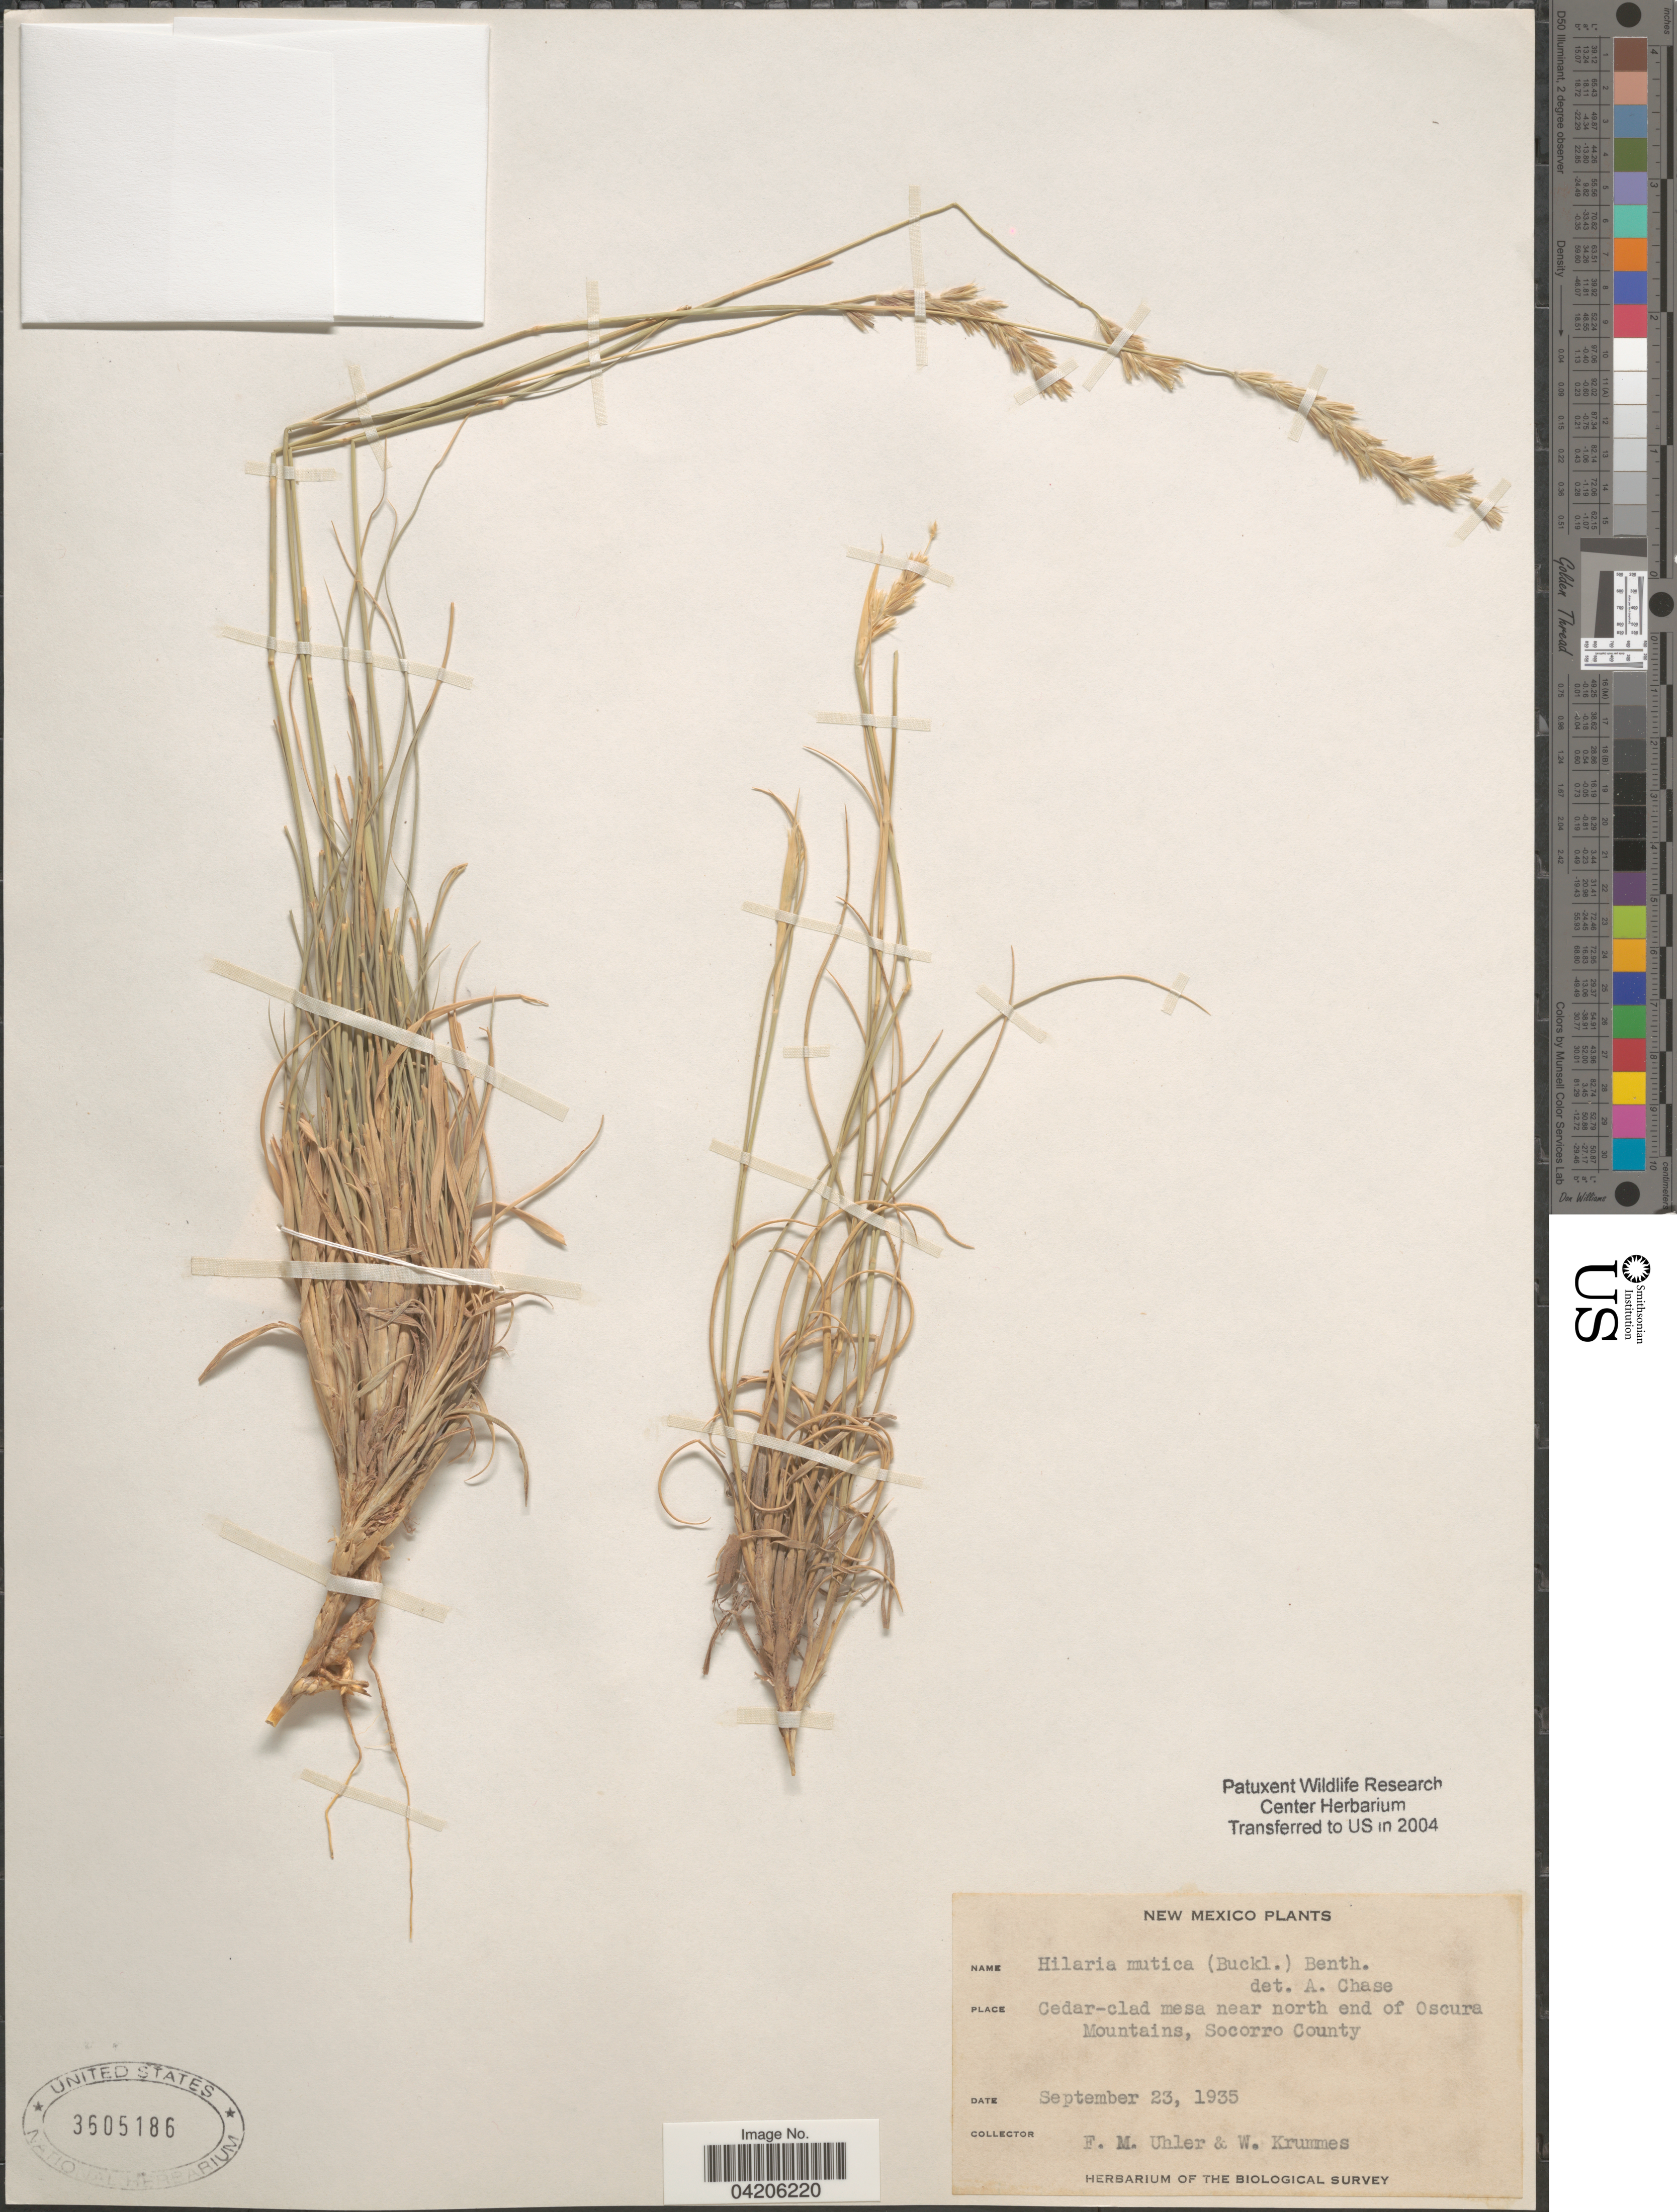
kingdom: Plantae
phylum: Tracheophyta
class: Liliopsida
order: Poales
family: Poaceae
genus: Hilaria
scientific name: Hilaria mutica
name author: (Buckley) Benth.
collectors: F. M. Uhler & W. Krummes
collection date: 1935-09-23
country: United States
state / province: New Mexico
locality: Cedar-clad mesa near north end of Oscura Mountains, Socorro County. The Biological Survey.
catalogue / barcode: US 3605186